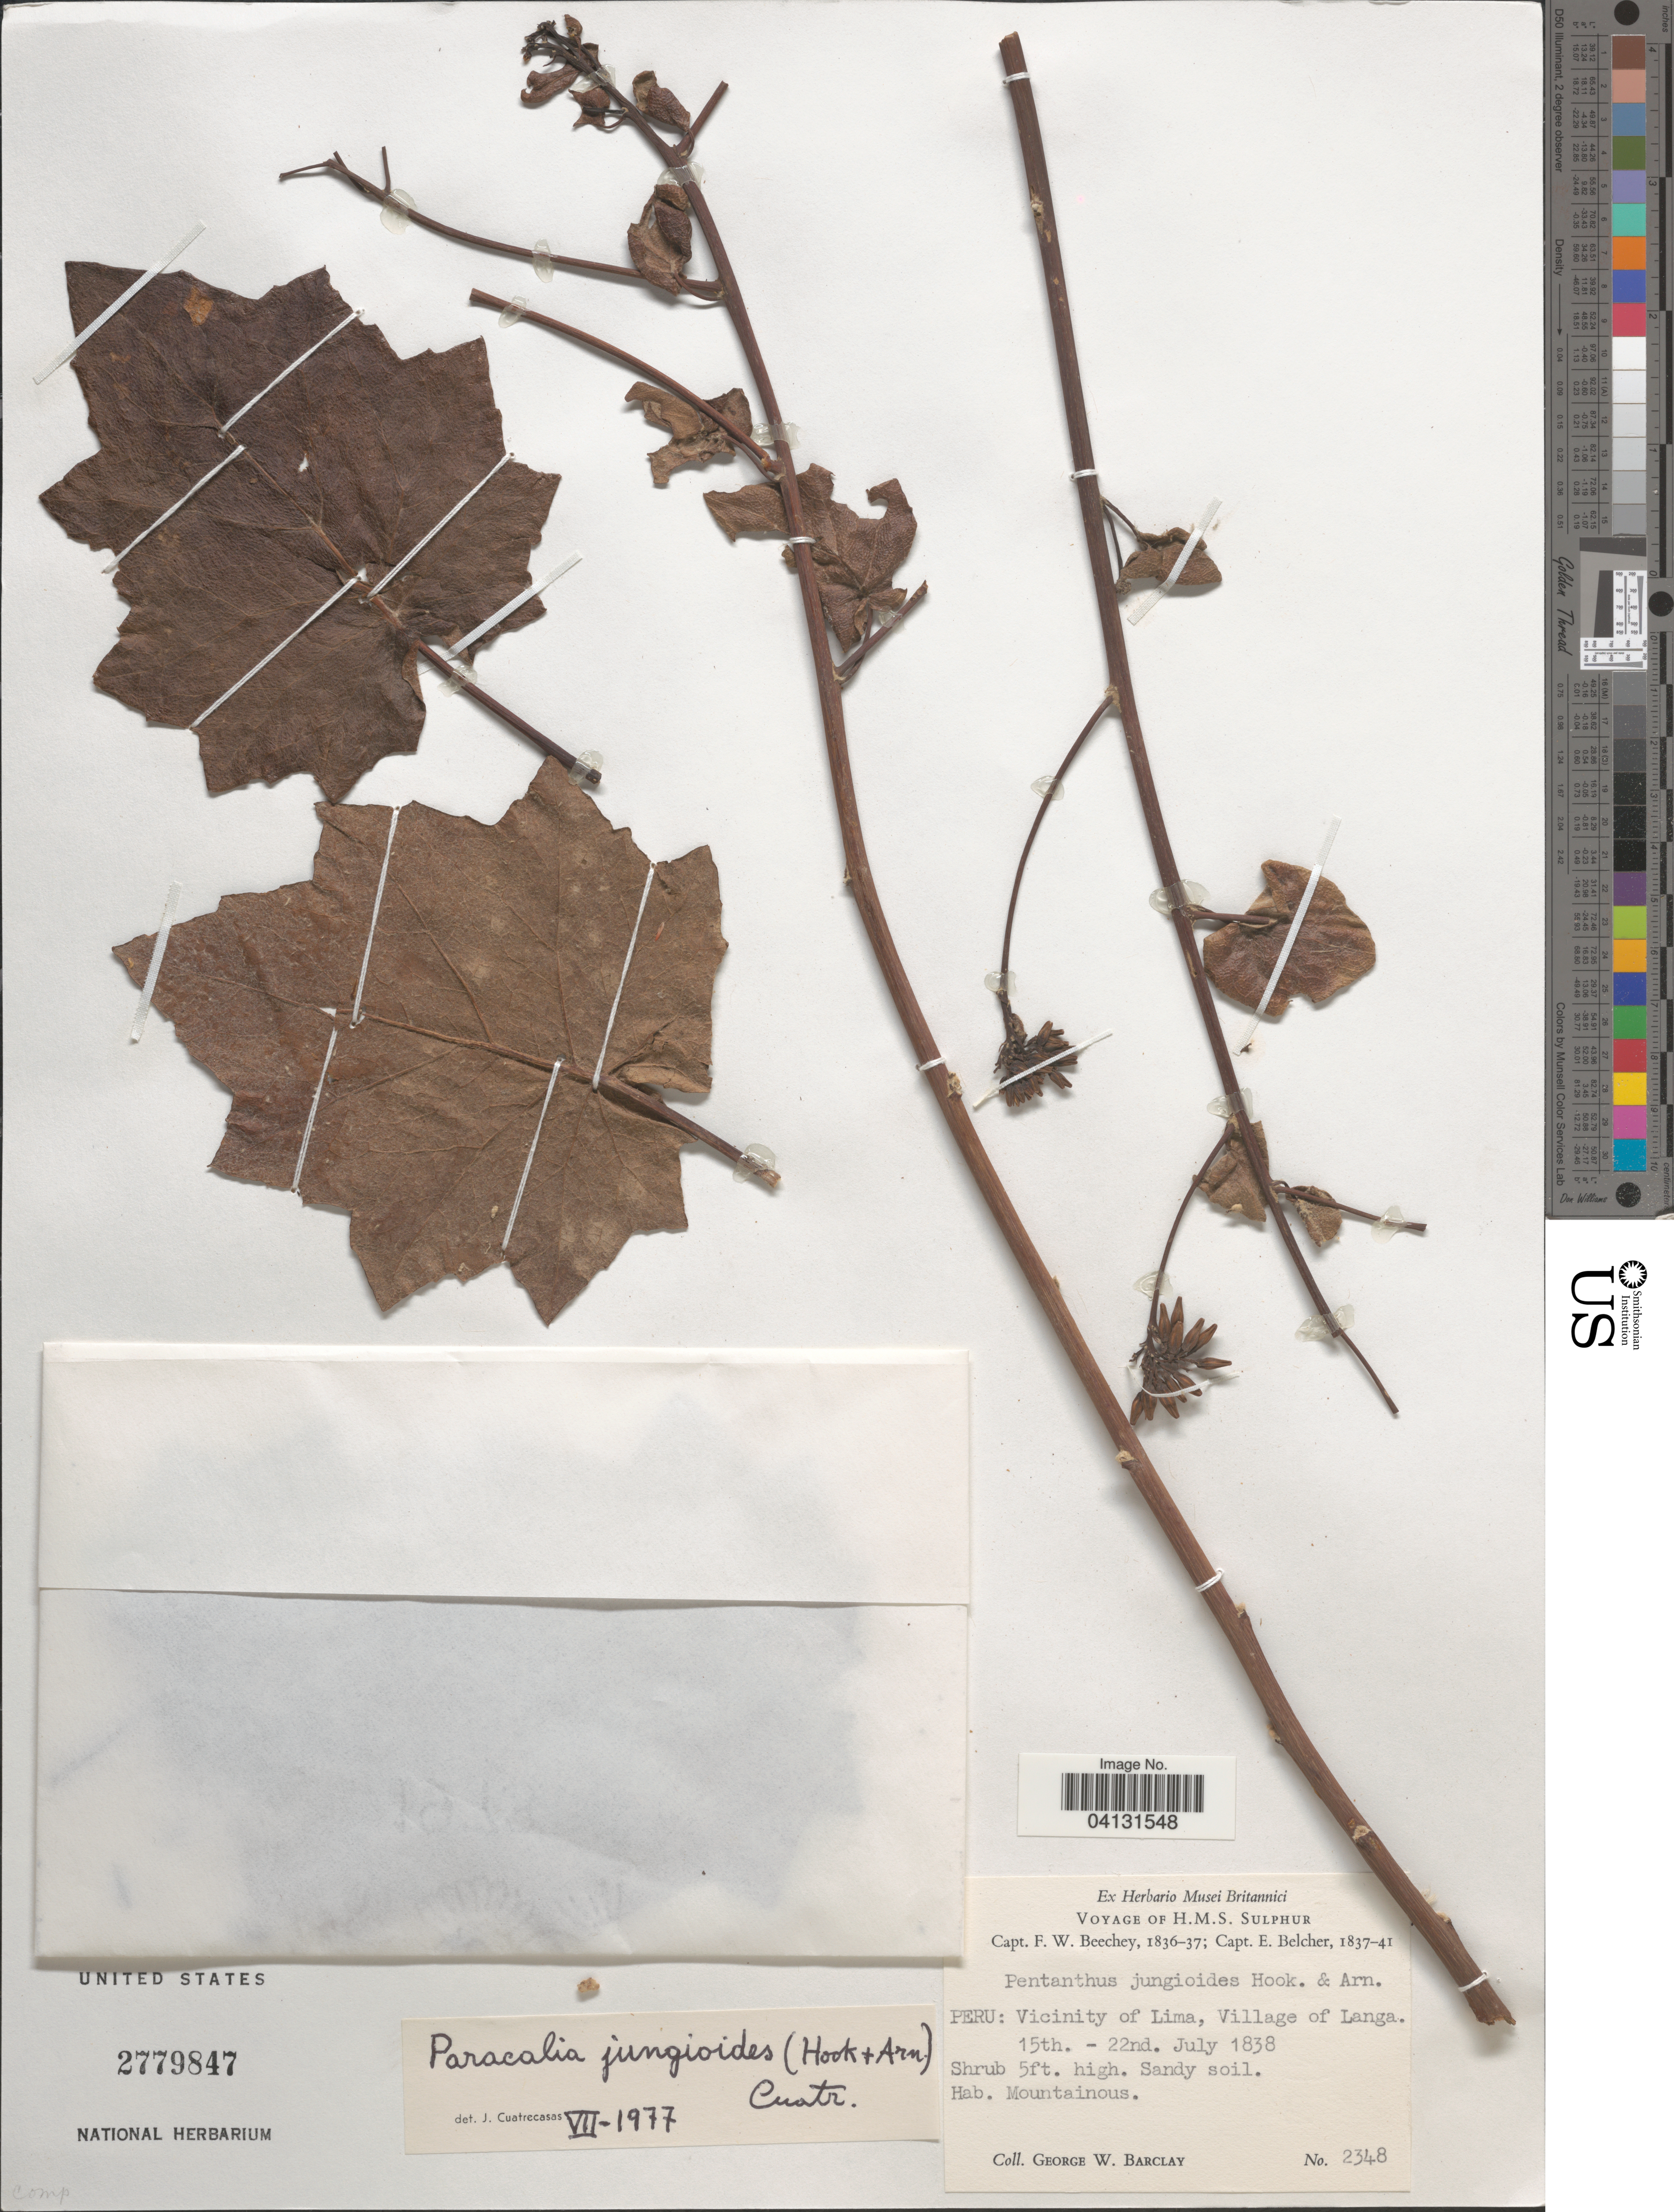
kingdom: Plantae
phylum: Tracheophyta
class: Magnoliopsida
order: Asterales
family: Asteraceae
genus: Paracalia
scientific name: Paracalia jungioides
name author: (Hook. & Arn.) Cuatrec.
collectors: G. W. Barclay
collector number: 2348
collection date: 1838-07-15/1838-07-22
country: Peru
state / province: Lima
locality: Voyage of H.M.S. Sulphur. Vicinity of Lima, Village of Langa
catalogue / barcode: US 2779847